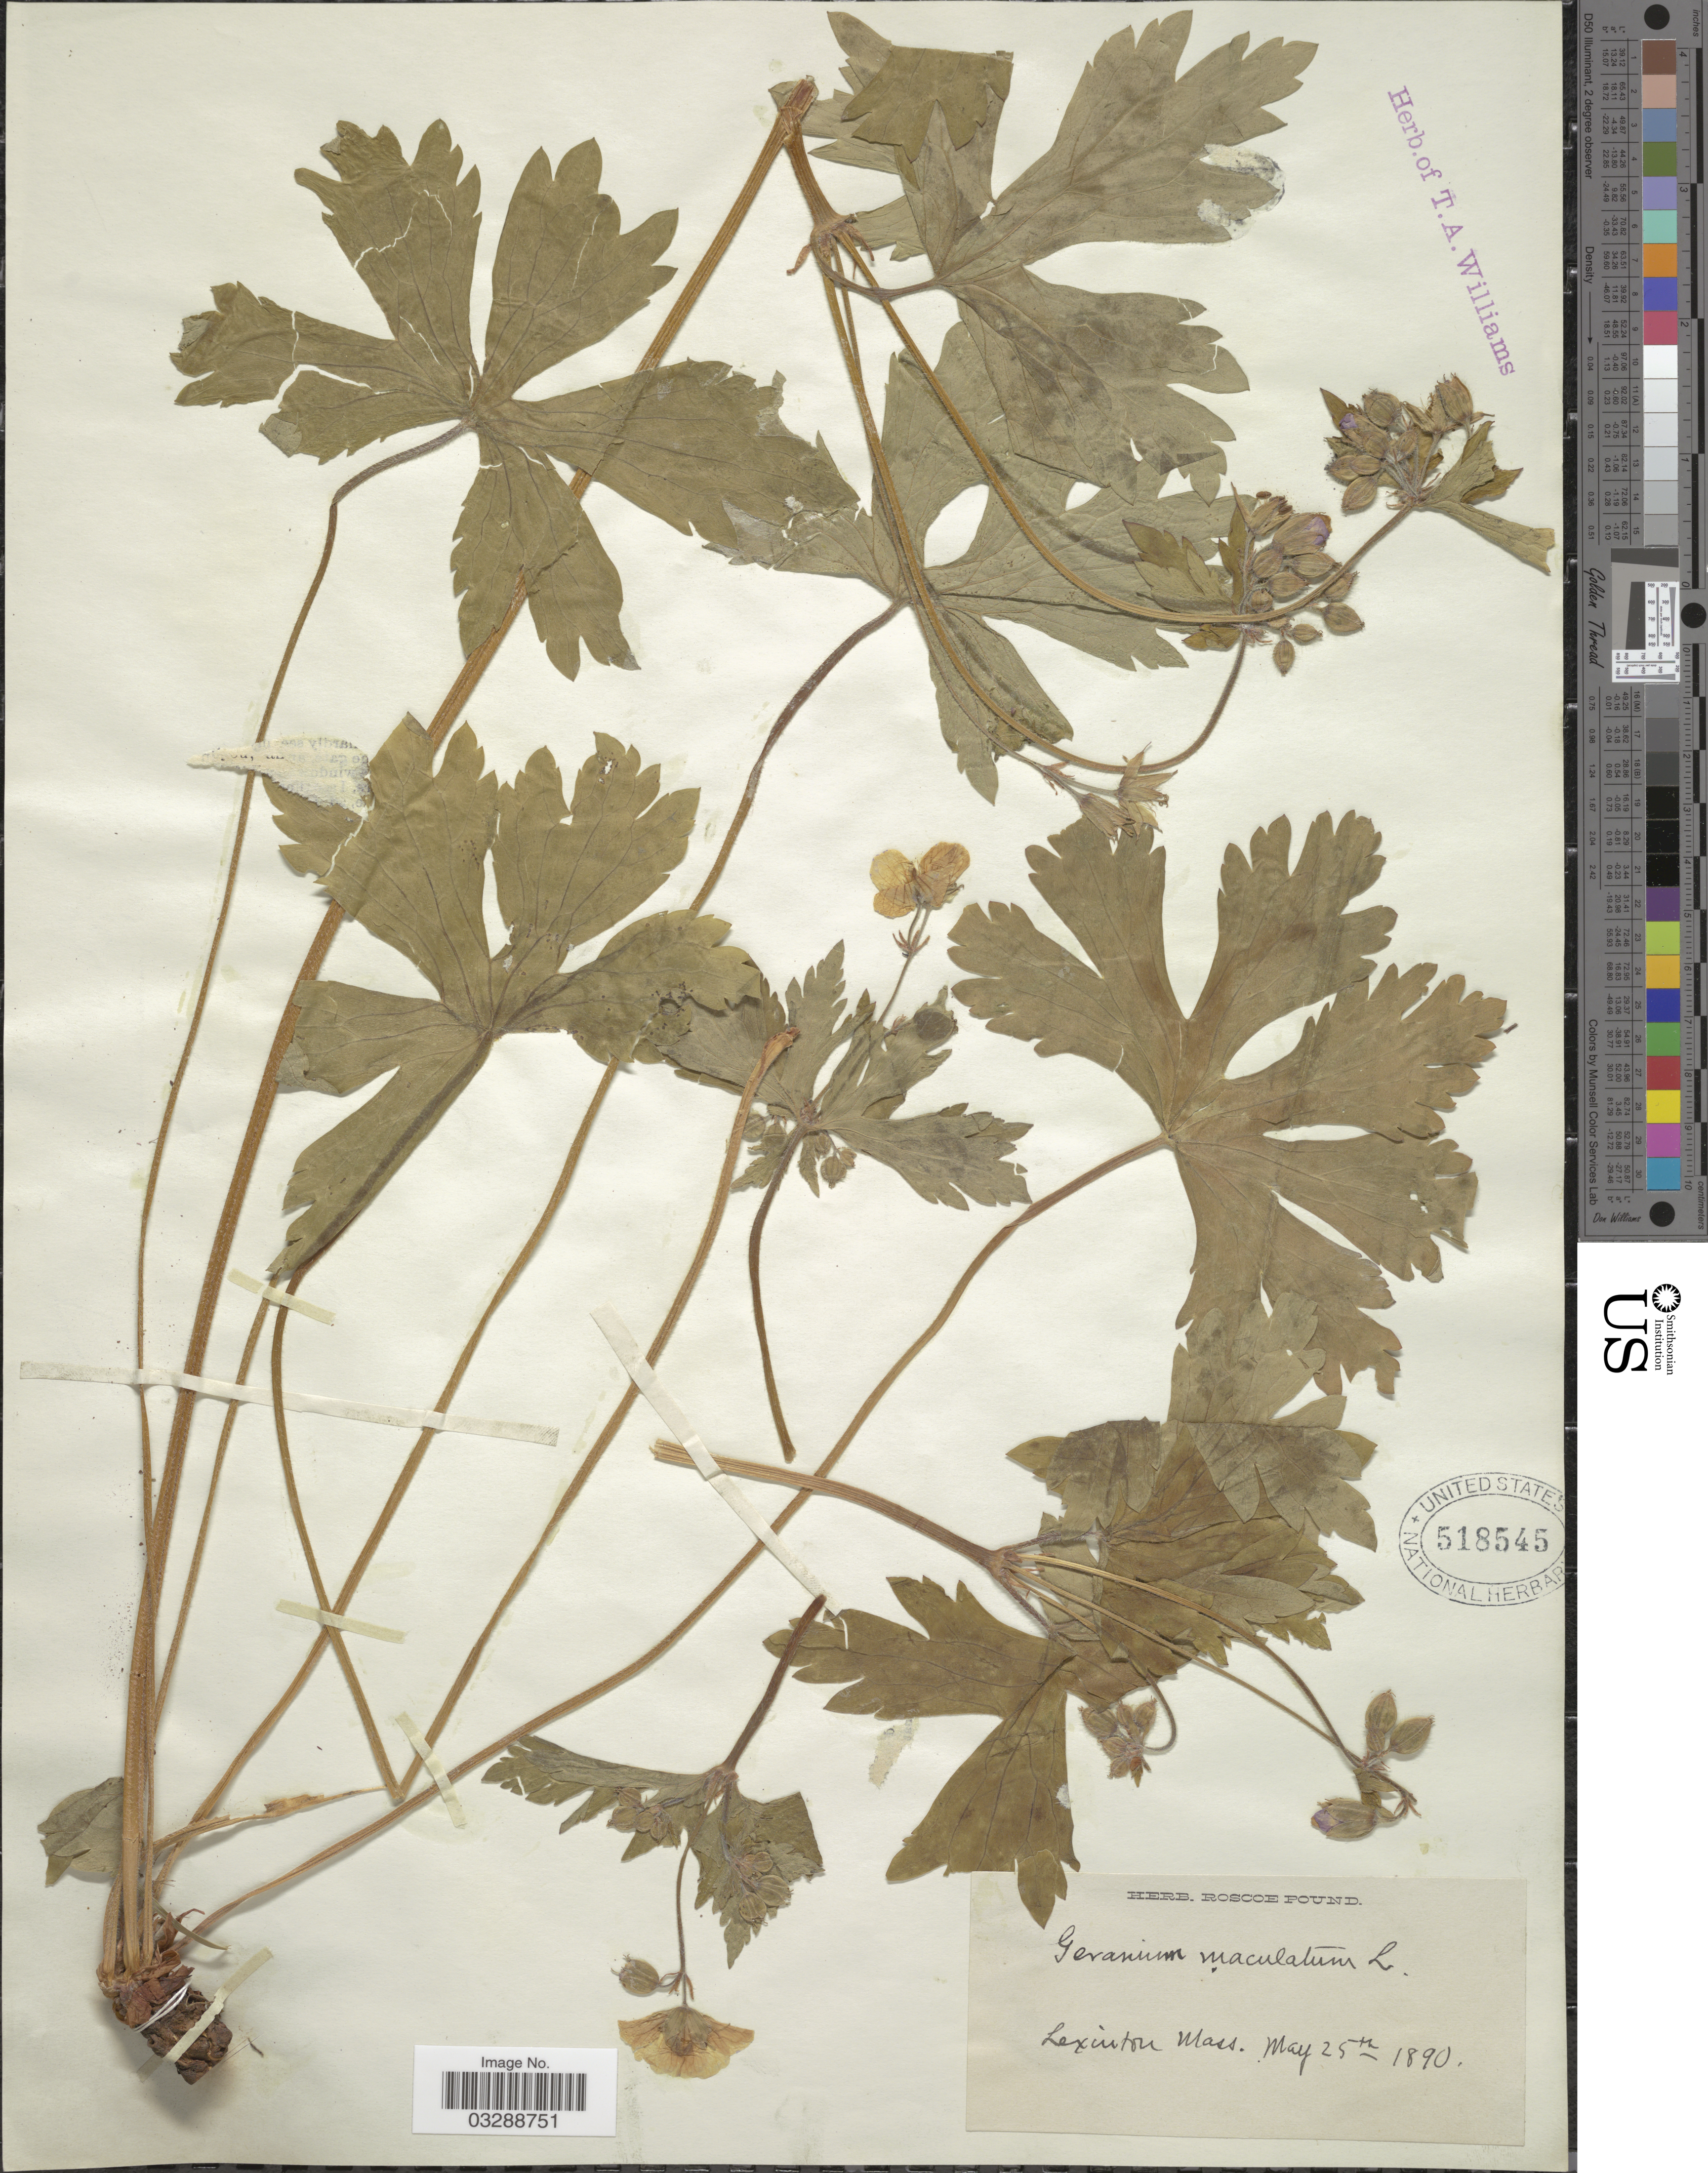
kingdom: Plantae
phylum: Tracheophyta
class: Magnoliopsida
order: Geraniales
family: Geraniaceae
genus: Geranium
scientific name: Geranium maculatum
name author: L.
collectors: ex herb. Roscoe Pound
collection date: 1890-05-25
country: United States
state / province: Massachusetts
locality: Lexinton.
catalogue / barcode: US 518545